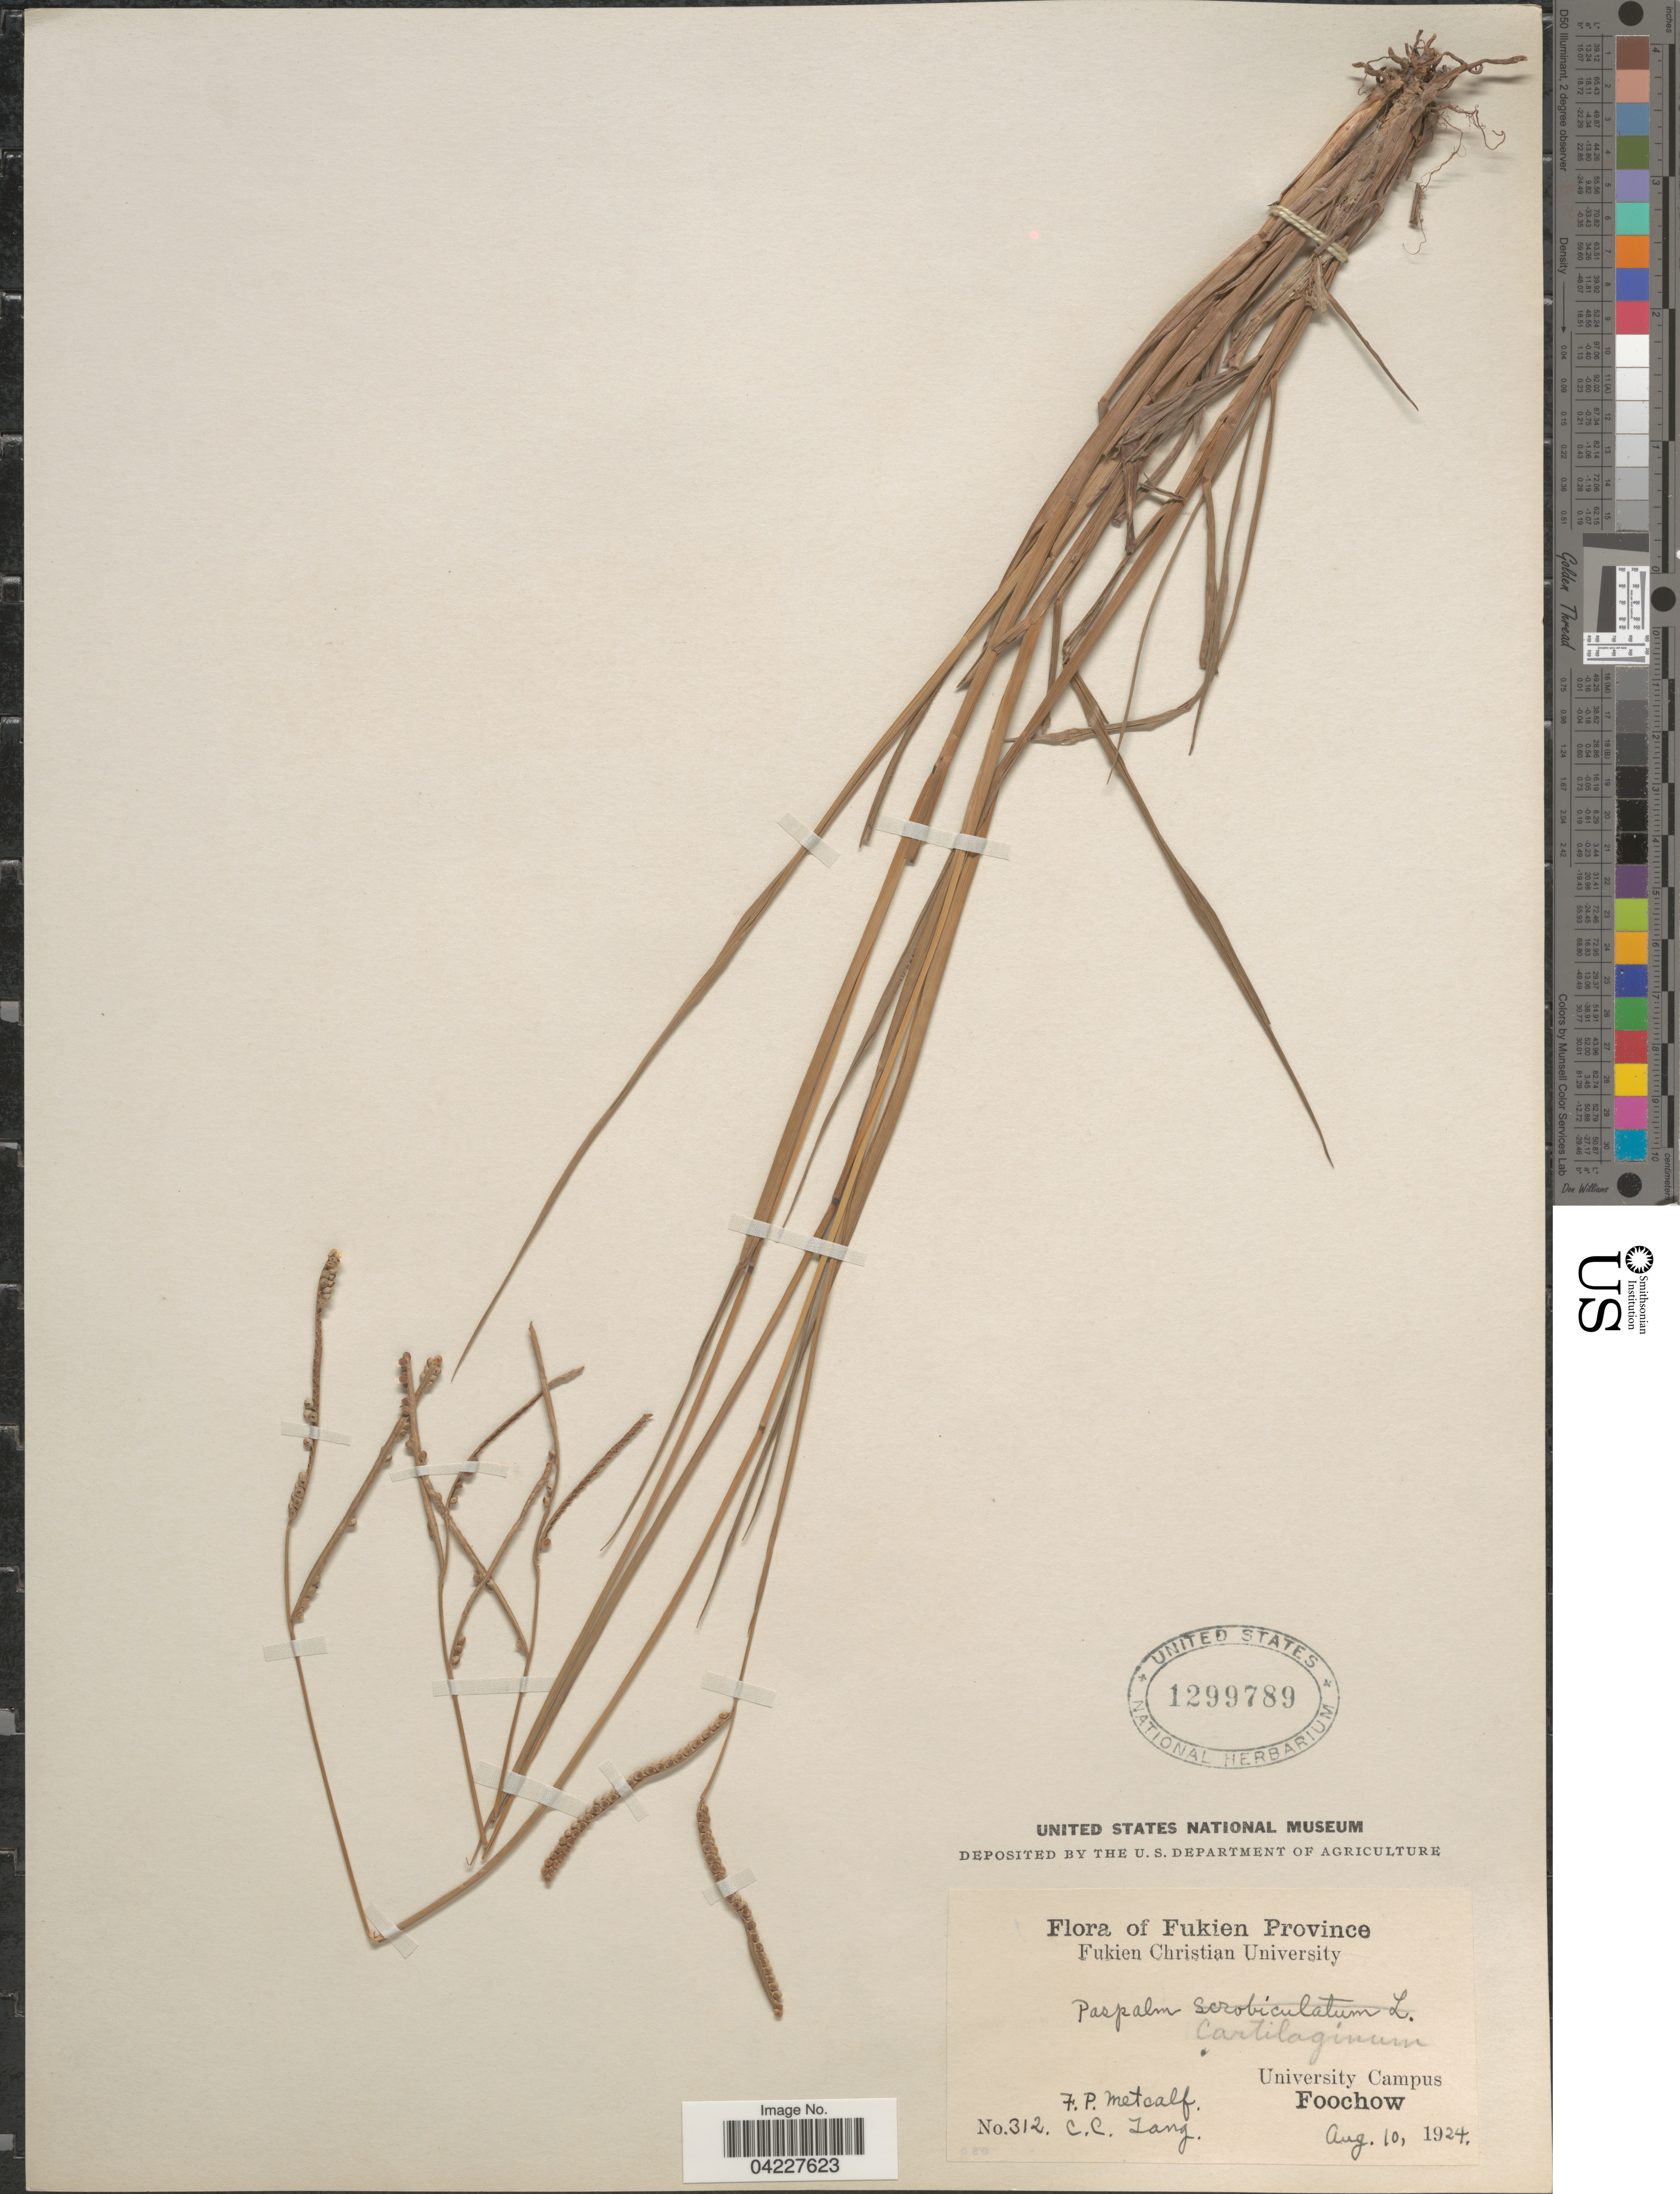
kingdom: Plantae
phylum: Tracheophyta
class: Liliopsida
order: Poales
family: Poaceae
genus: Paspalum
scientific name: Paspalum scrobiculatum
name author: L.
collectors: F. Metcalf & C. C. Tang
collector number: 312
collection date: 1924-08-10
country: China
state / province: Fujian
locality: Fukien Province. University Campus. Foochow.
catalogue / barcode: US 1299789